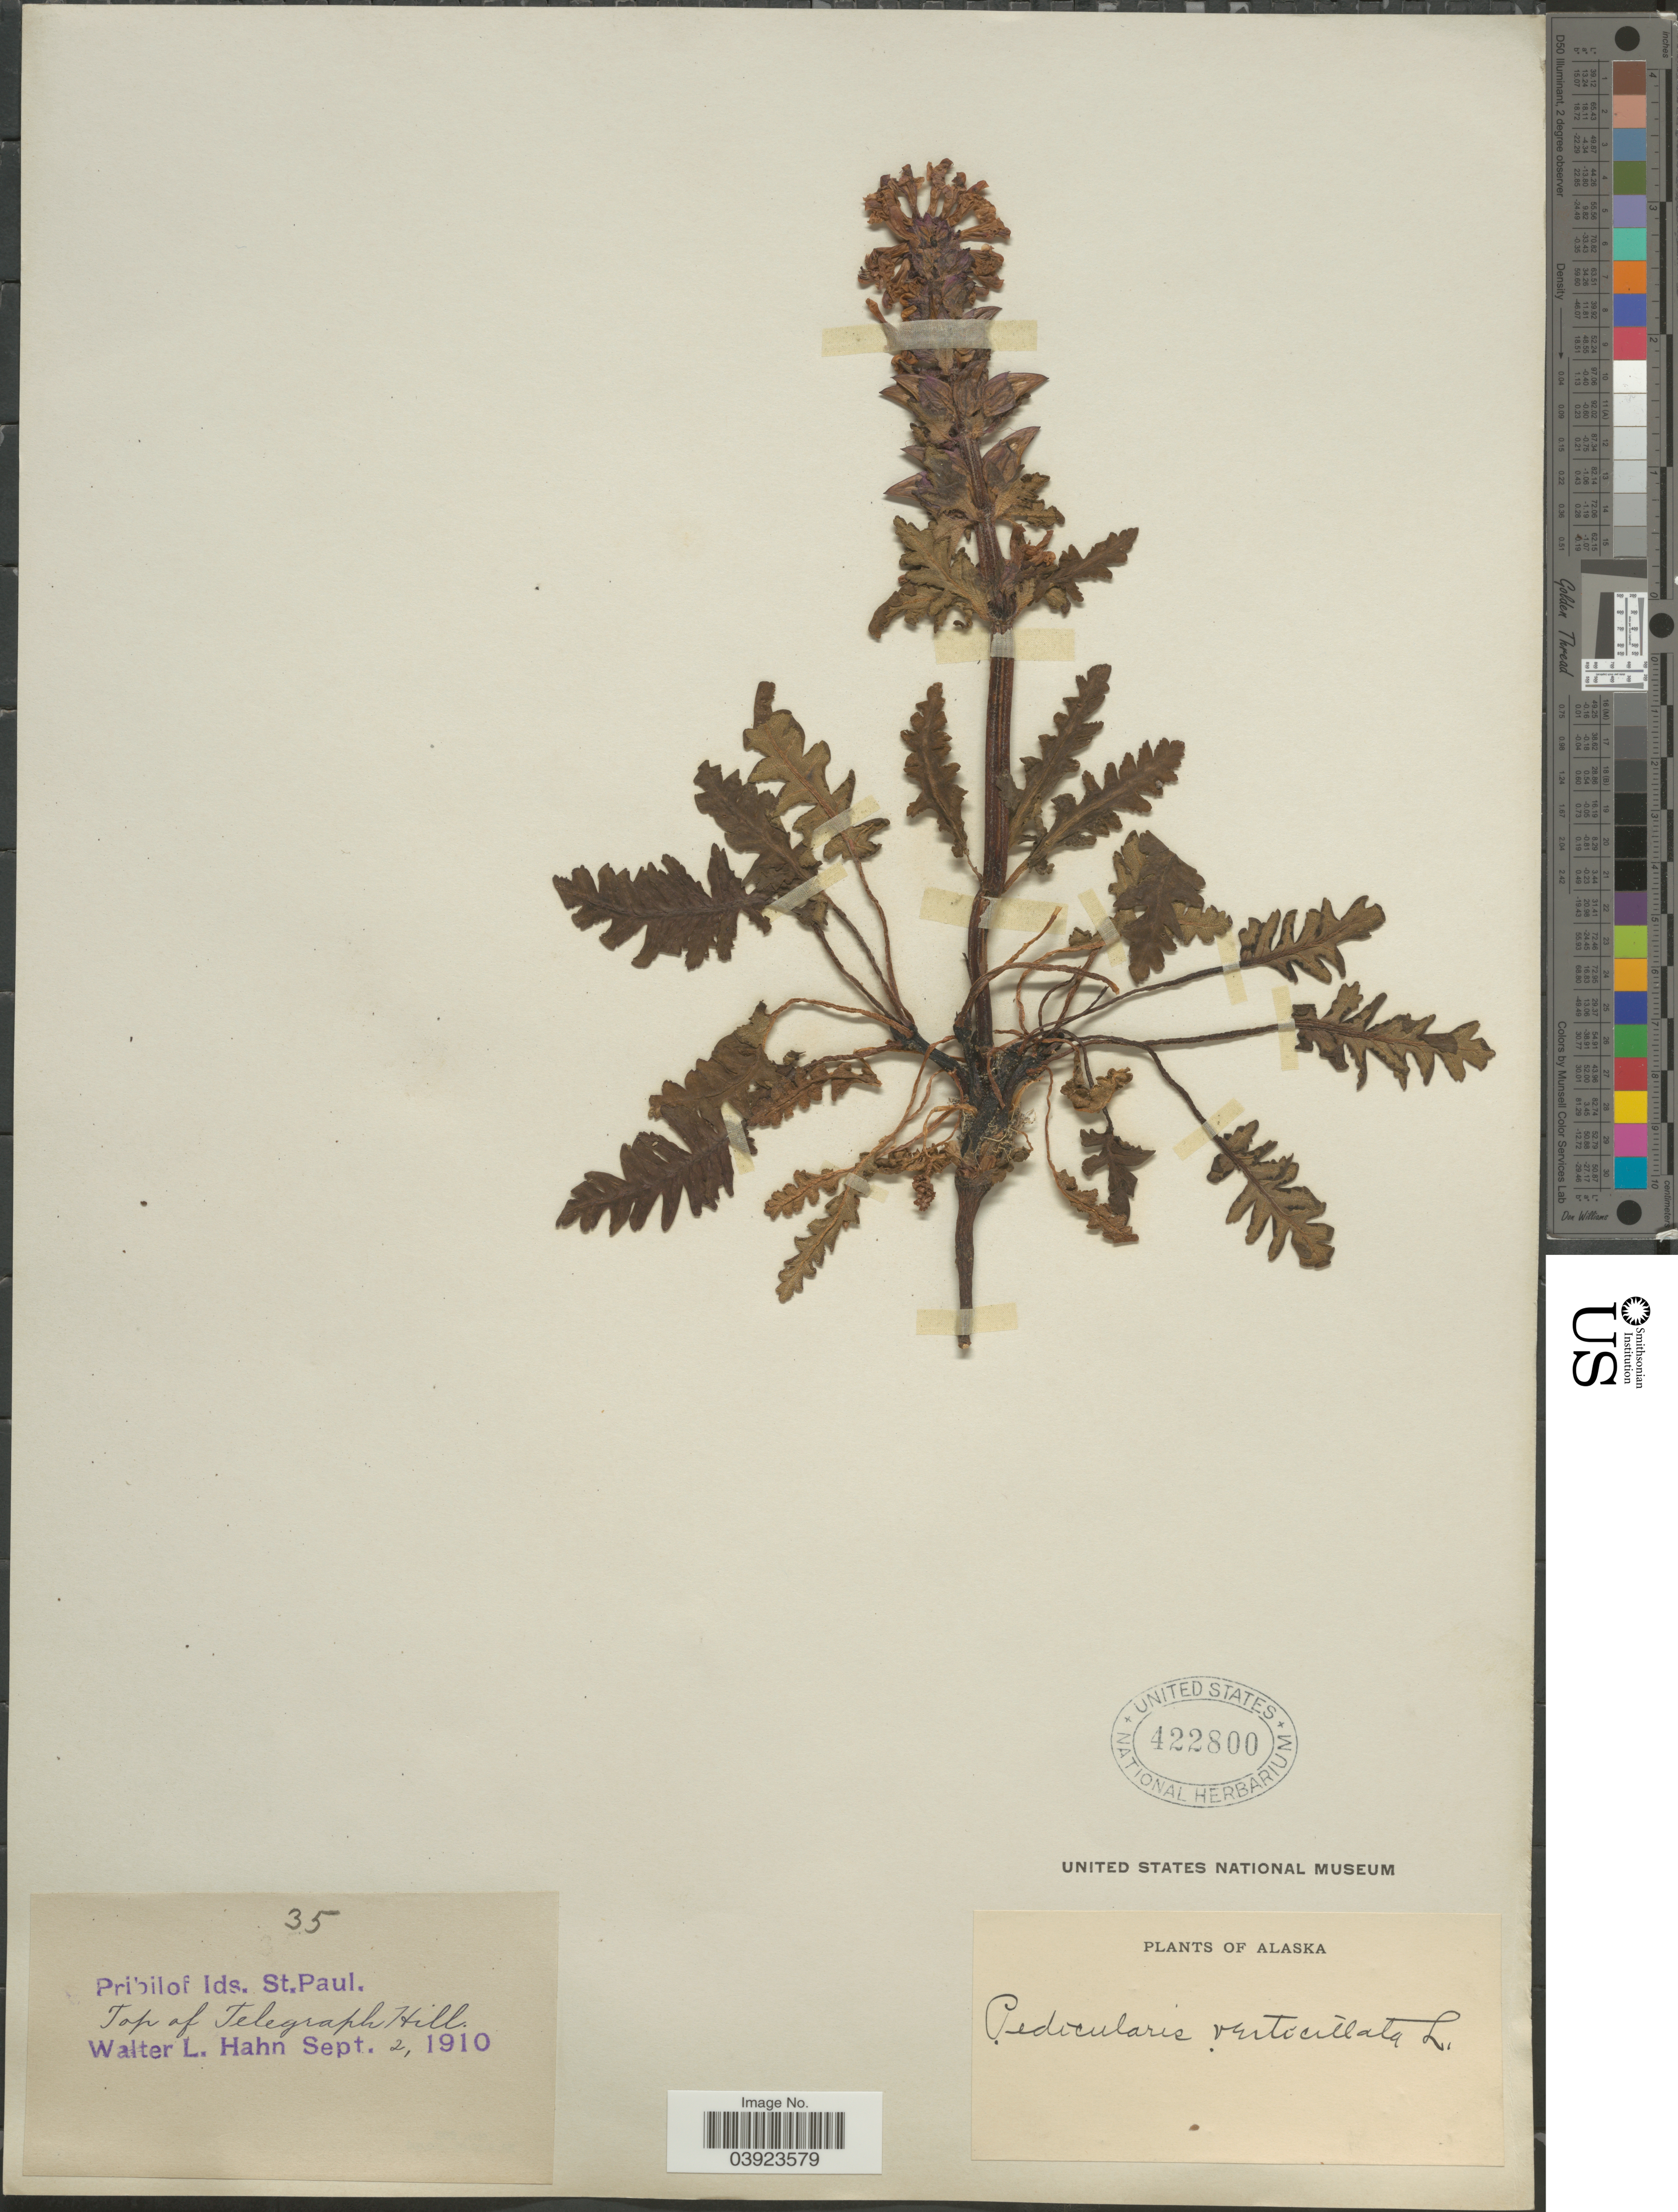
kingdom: Plantae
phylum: Tracheophyta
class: Magnoliopsida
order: Lamiales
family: Orobanchaceae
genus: Pedicularis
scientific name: Pedicularis verticillata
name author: L.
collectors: W. L. Hahn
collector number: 35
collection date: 1910-09-02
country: United States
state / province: Alaska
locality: Pribilof Ids. St. Paul. Top of Telegraph Hill.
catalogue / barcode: US 422800